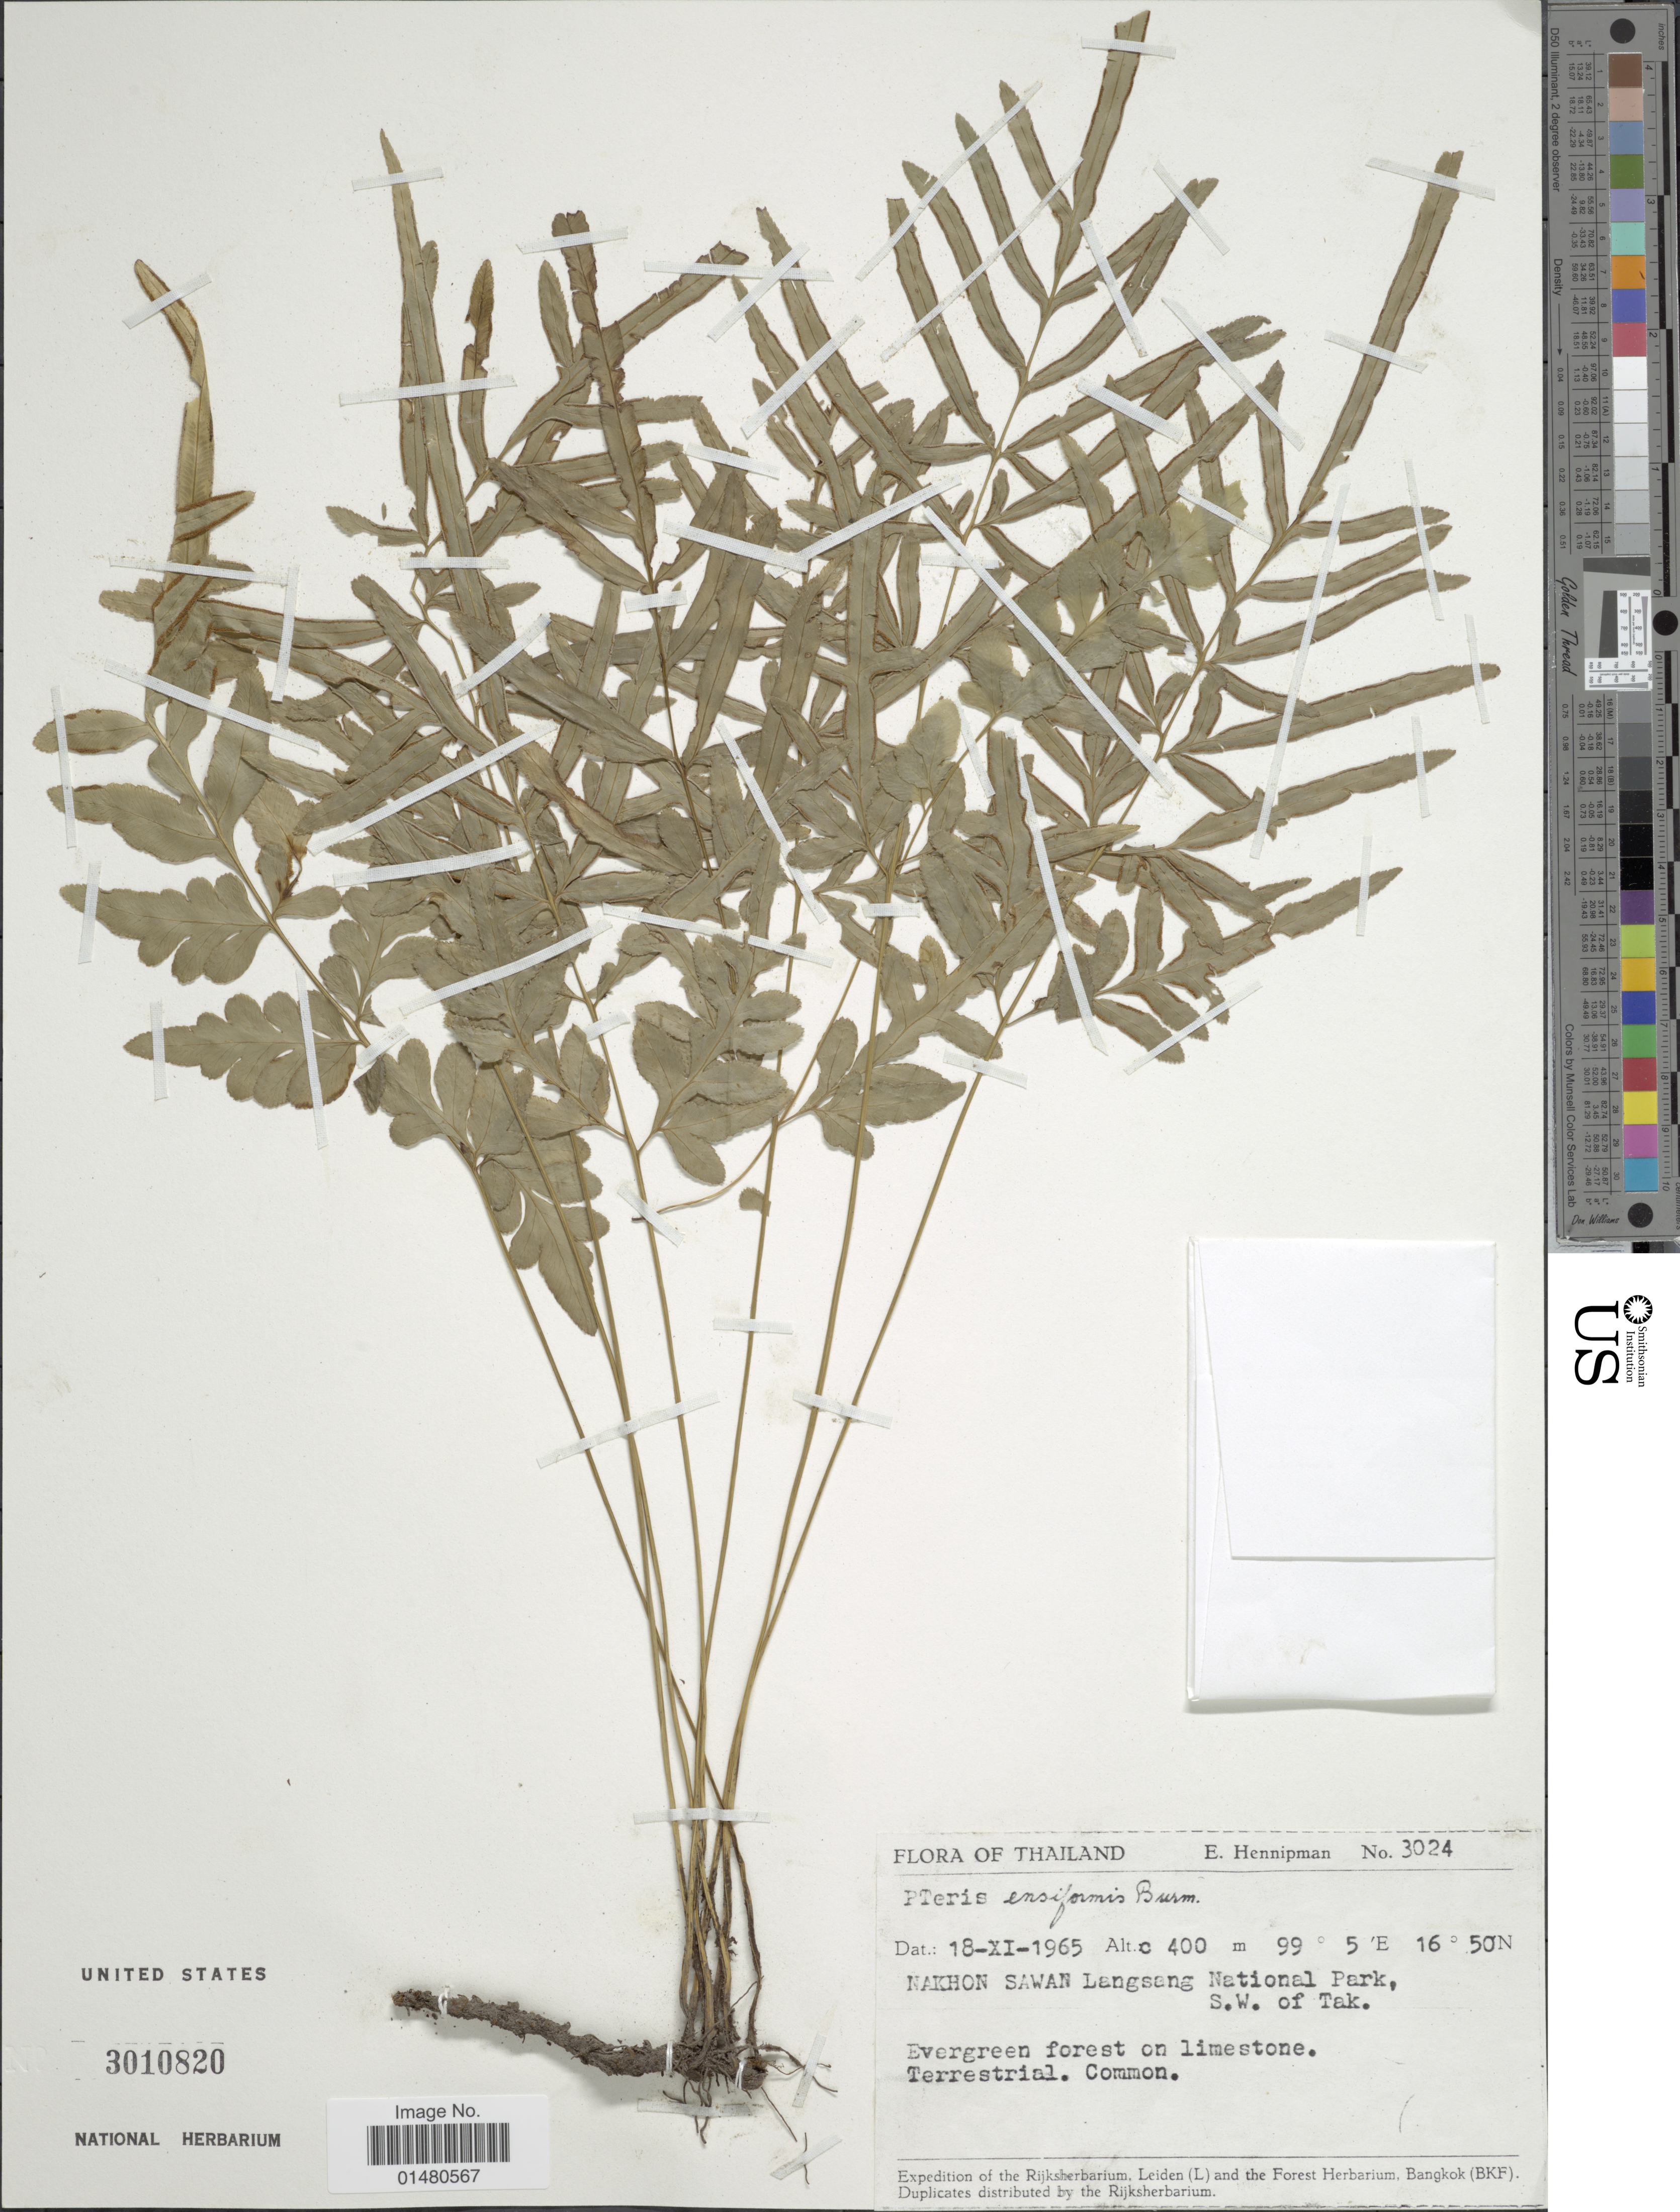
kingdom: Plantae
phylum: Tracheophyta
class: Polypodiopsida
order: Polypodiales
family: Pteridaceae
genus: Pteris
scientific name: Pteris ensiformis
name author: Burm. f.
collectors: E. Hennipman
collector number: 3024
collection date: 1965-11-18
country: Thailand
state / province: Tak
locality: Nakhon Sawan Langsang National Park, S.W. of Tak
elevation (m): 400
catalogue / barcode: US 3010820